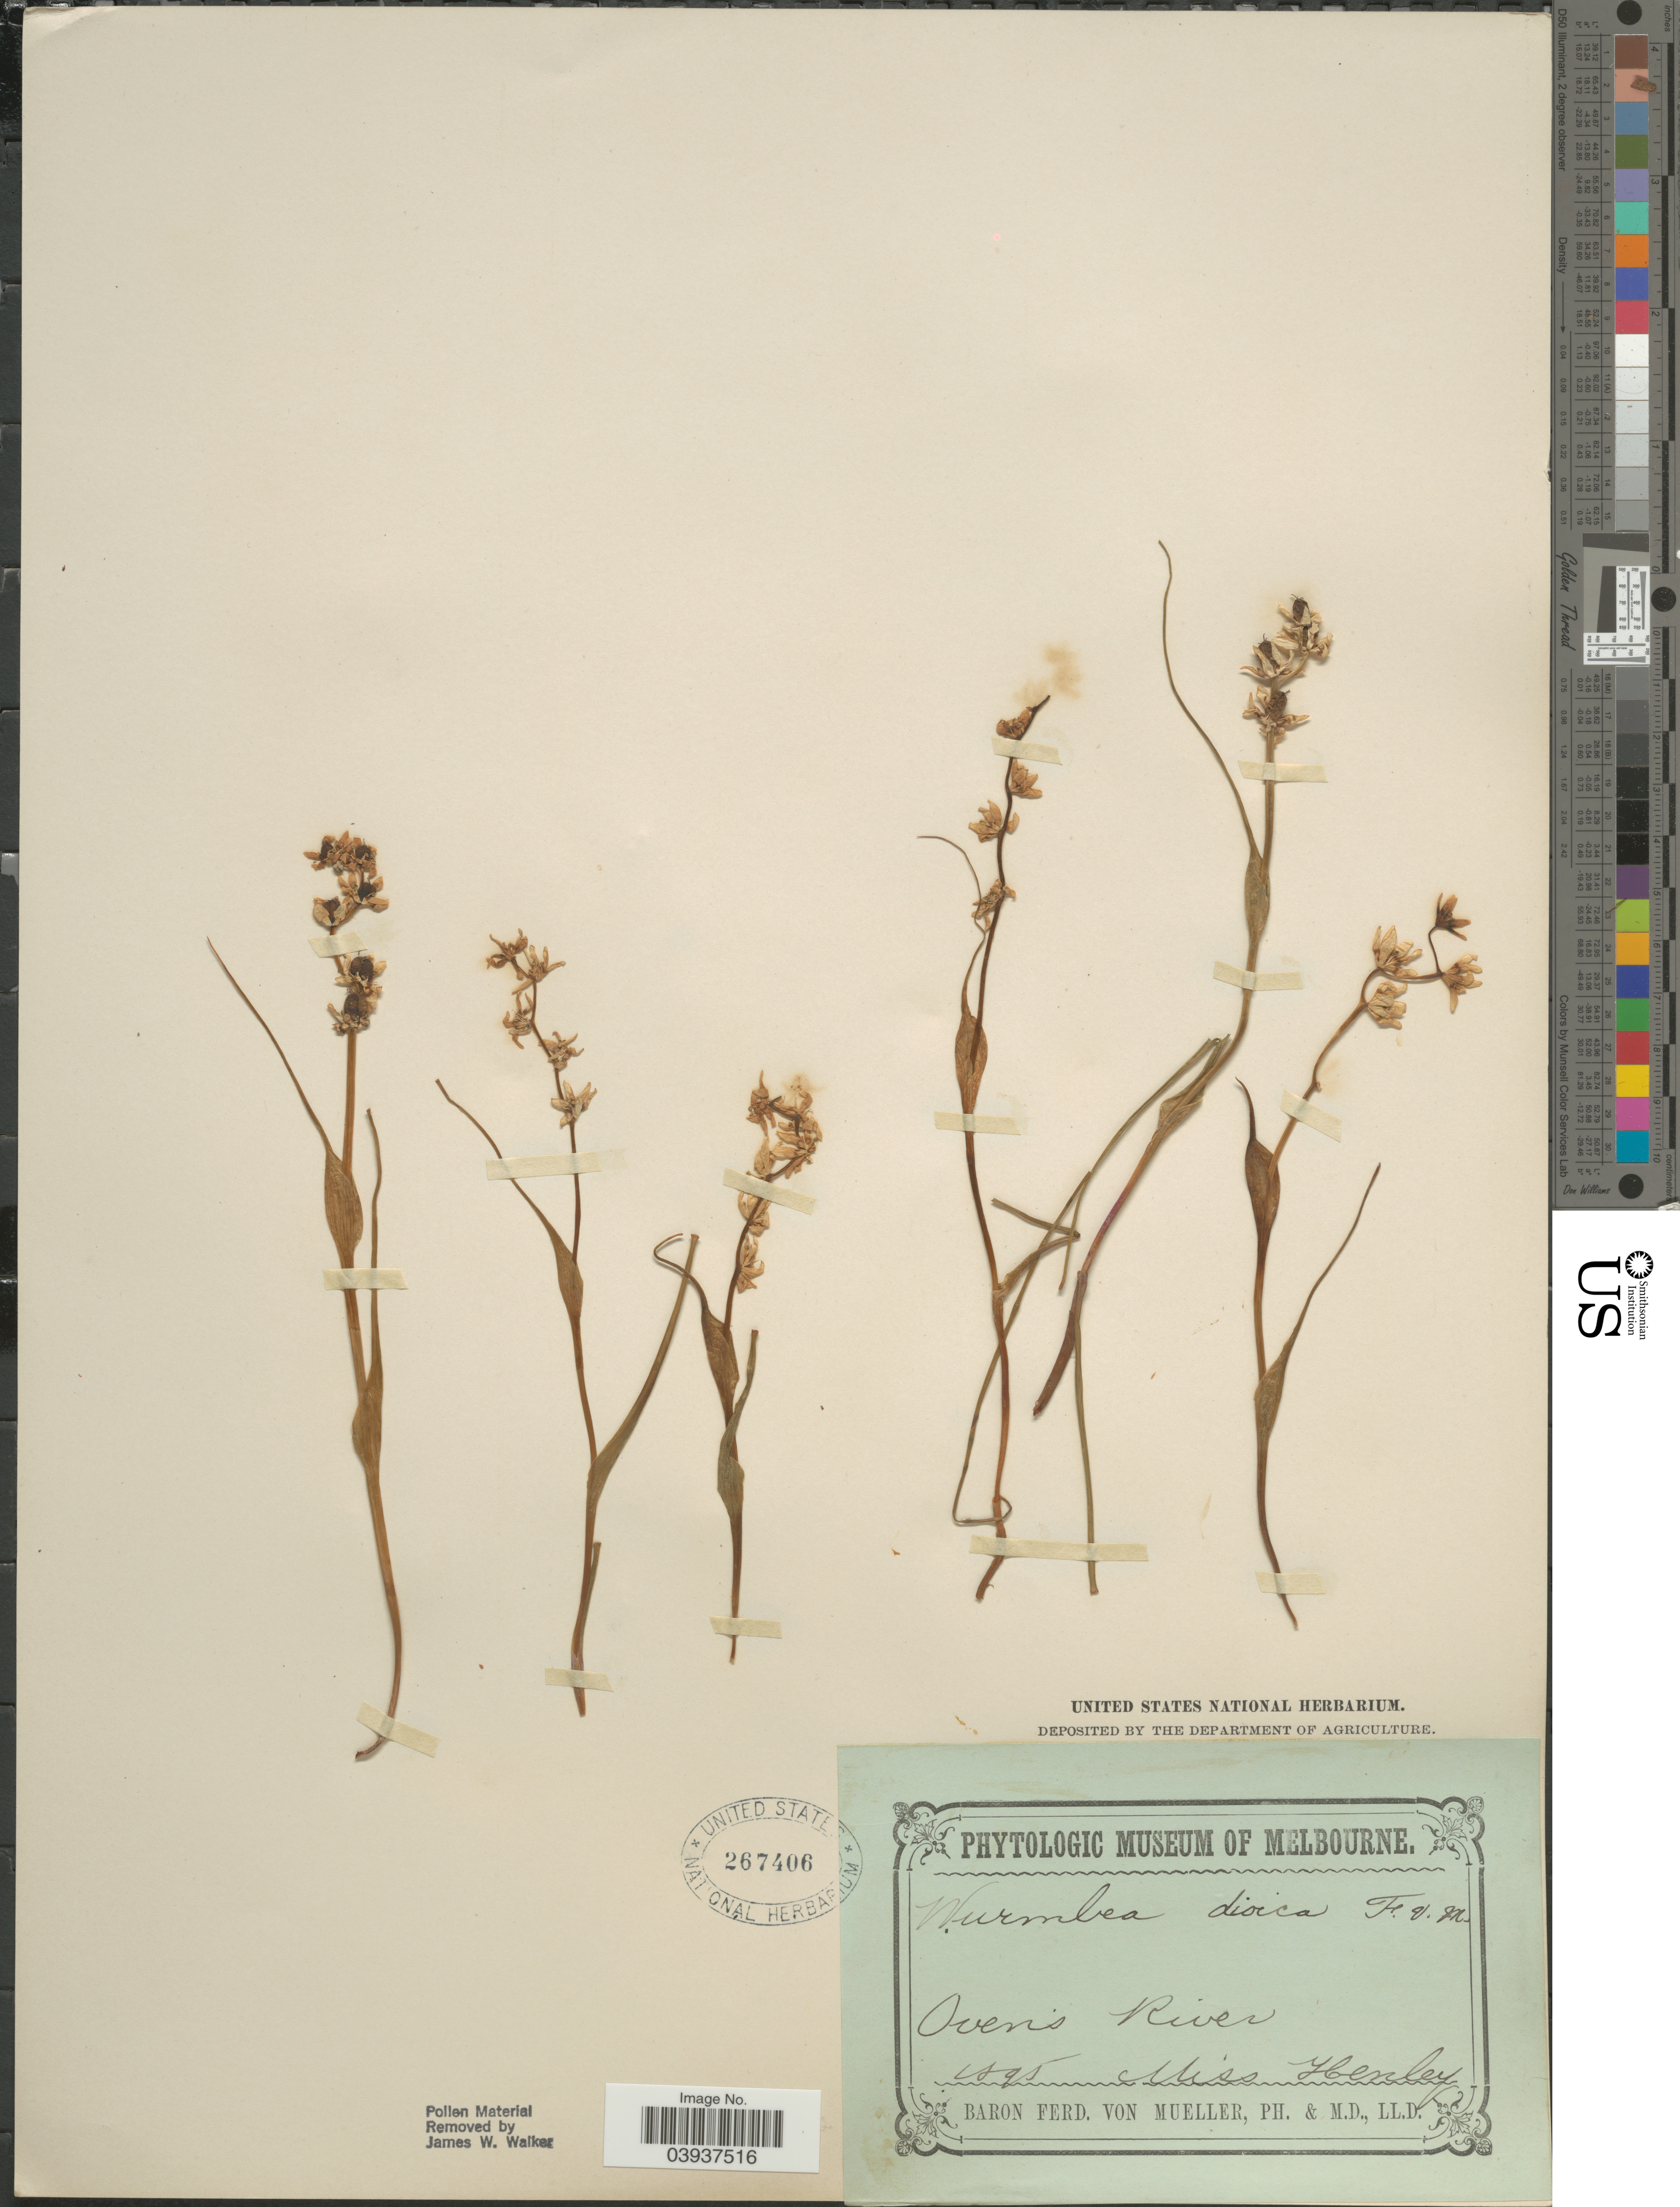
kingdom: Plantae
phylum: Tracheophyta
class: Liliopsida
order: Liliales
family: Colchicaceae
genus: Wurmbea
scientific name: Wurmbea dioica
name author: (R. Br.) F. Muell.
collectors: Miss Henley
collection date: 1895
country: Australia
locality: Oven's River.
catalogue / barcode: US 267406